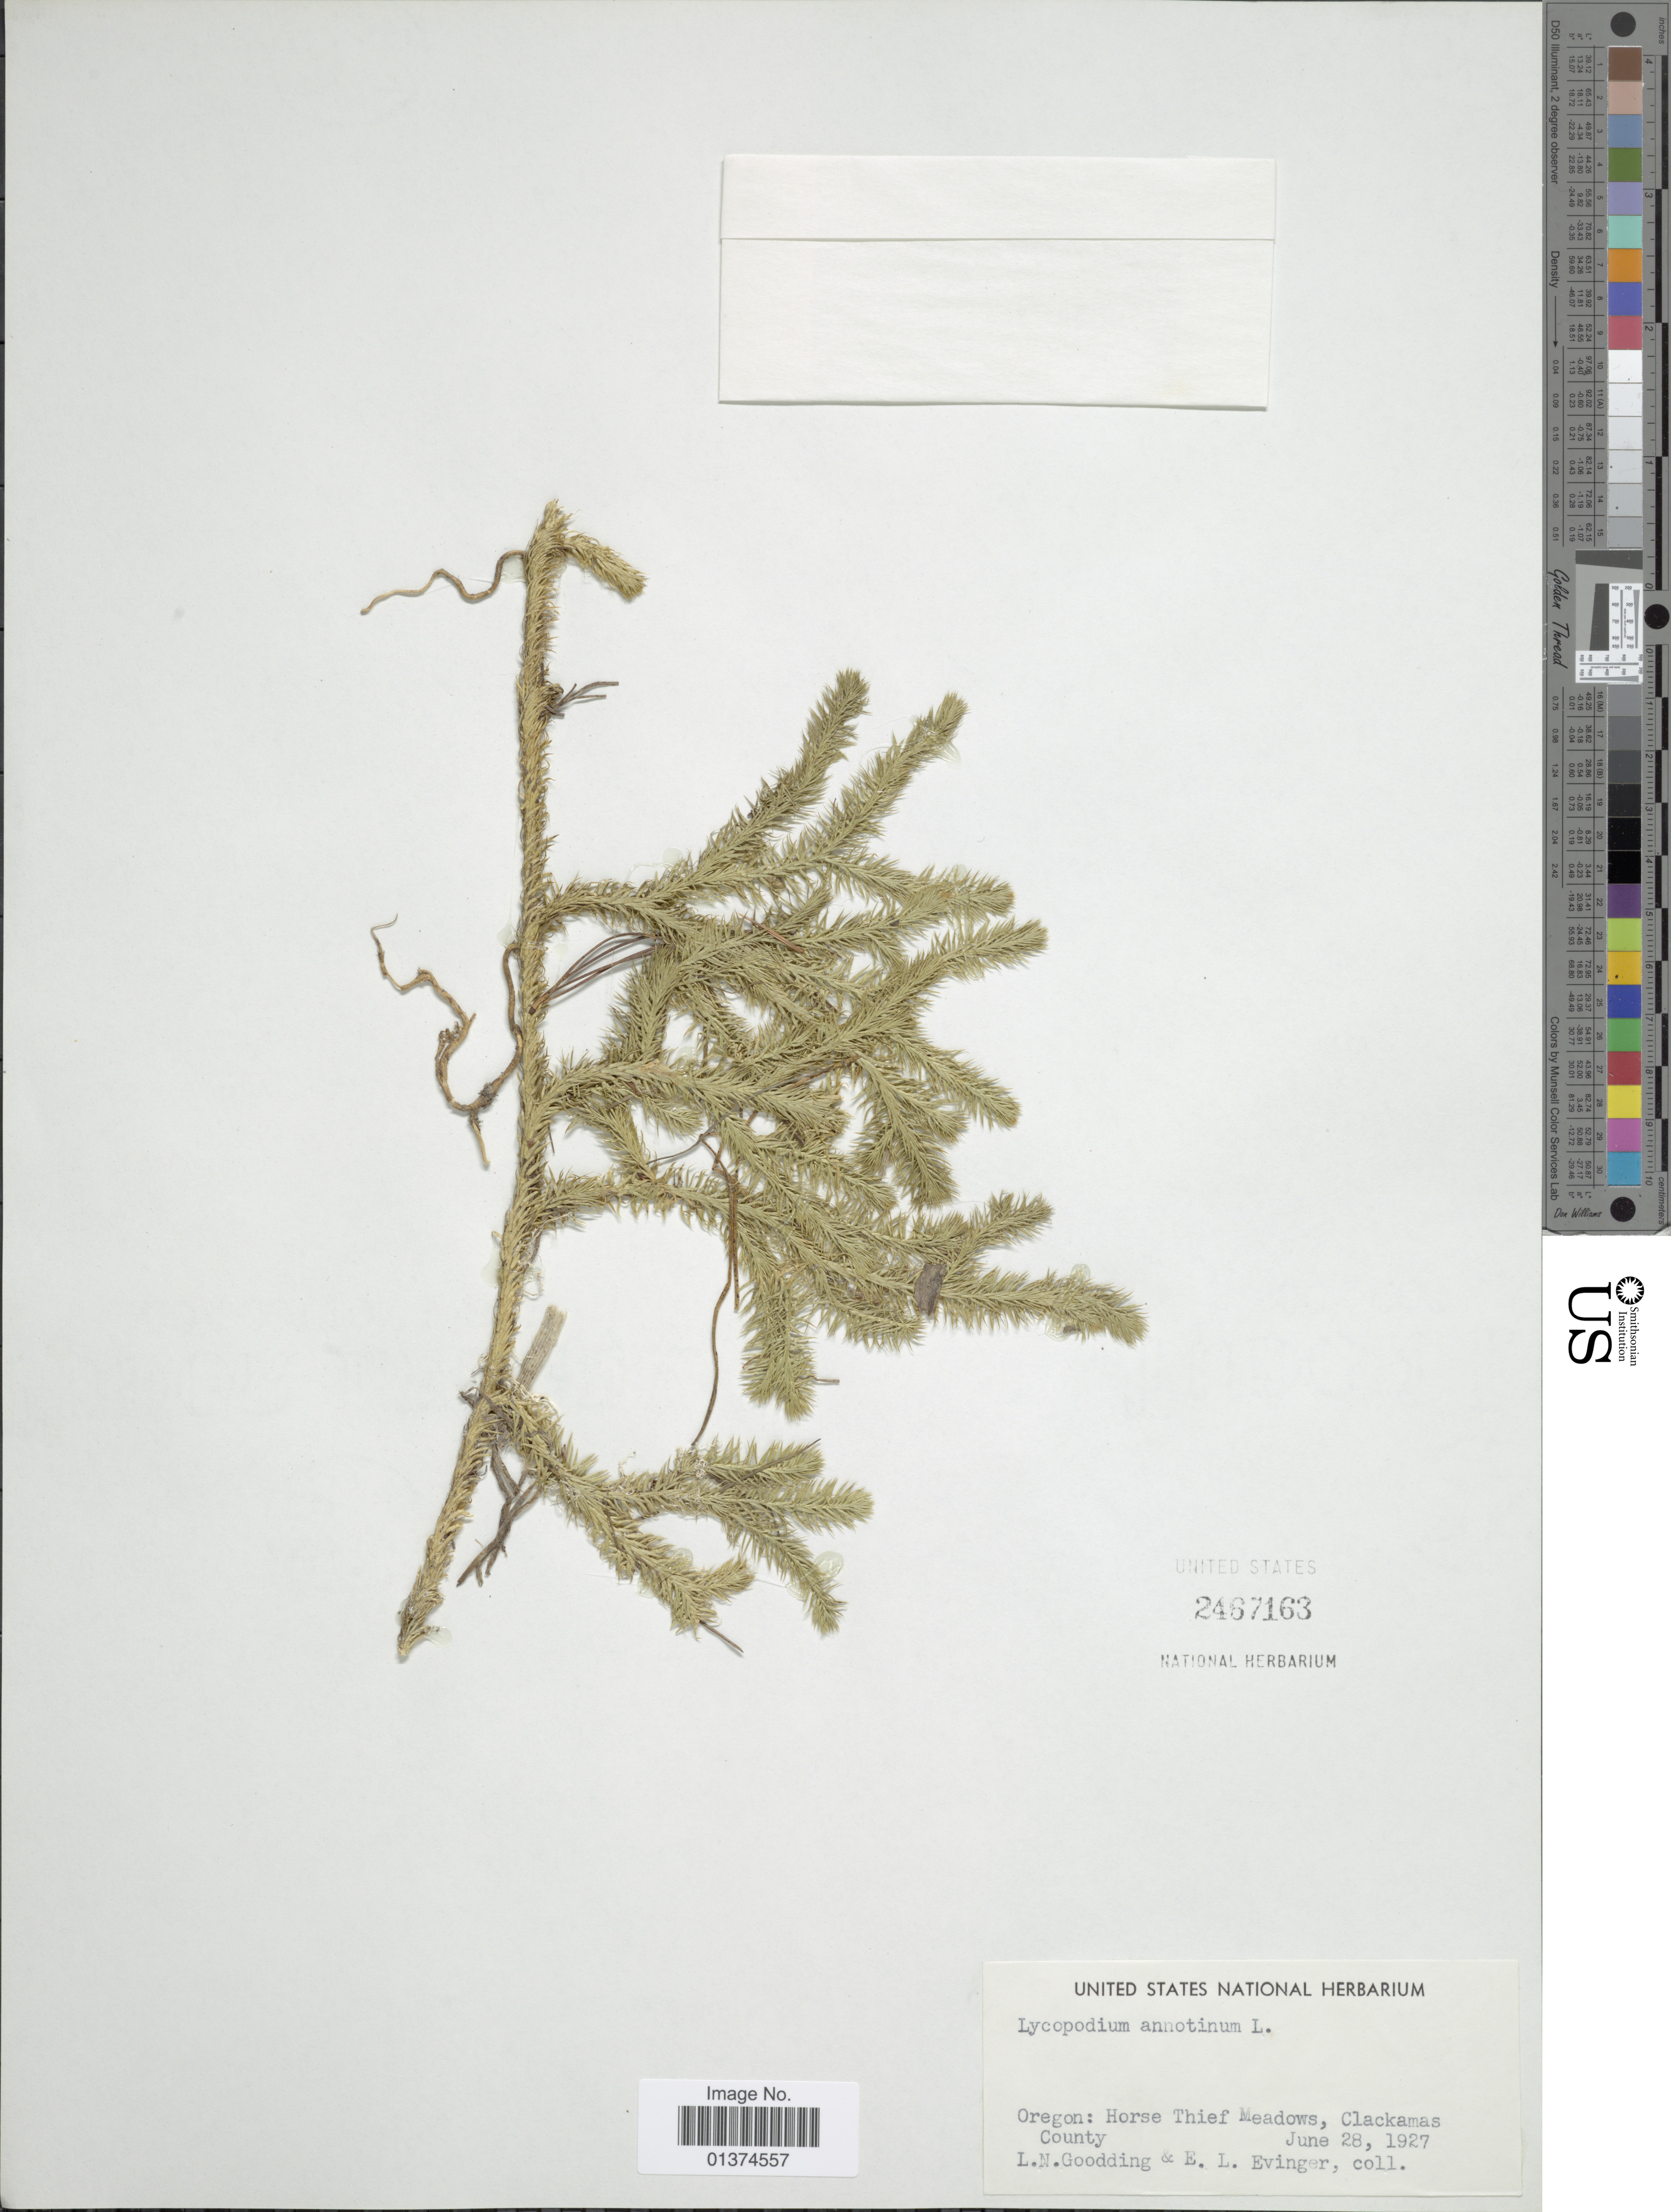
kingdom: Plantae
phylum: Tracheophyta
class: Lycopodiopsida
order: Lycopodiales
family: Lycopodiaceae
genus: Spinulum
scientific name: Spinulum annotinum subsp. annotinum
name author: (L.) A. Haines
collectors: L. N. Goodding & E. Evinger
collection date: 1927-06-28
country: United States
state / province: Oregon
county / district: Clackamas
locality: Horse Thief Meadows, Clackamas County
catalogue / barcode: US 2467163